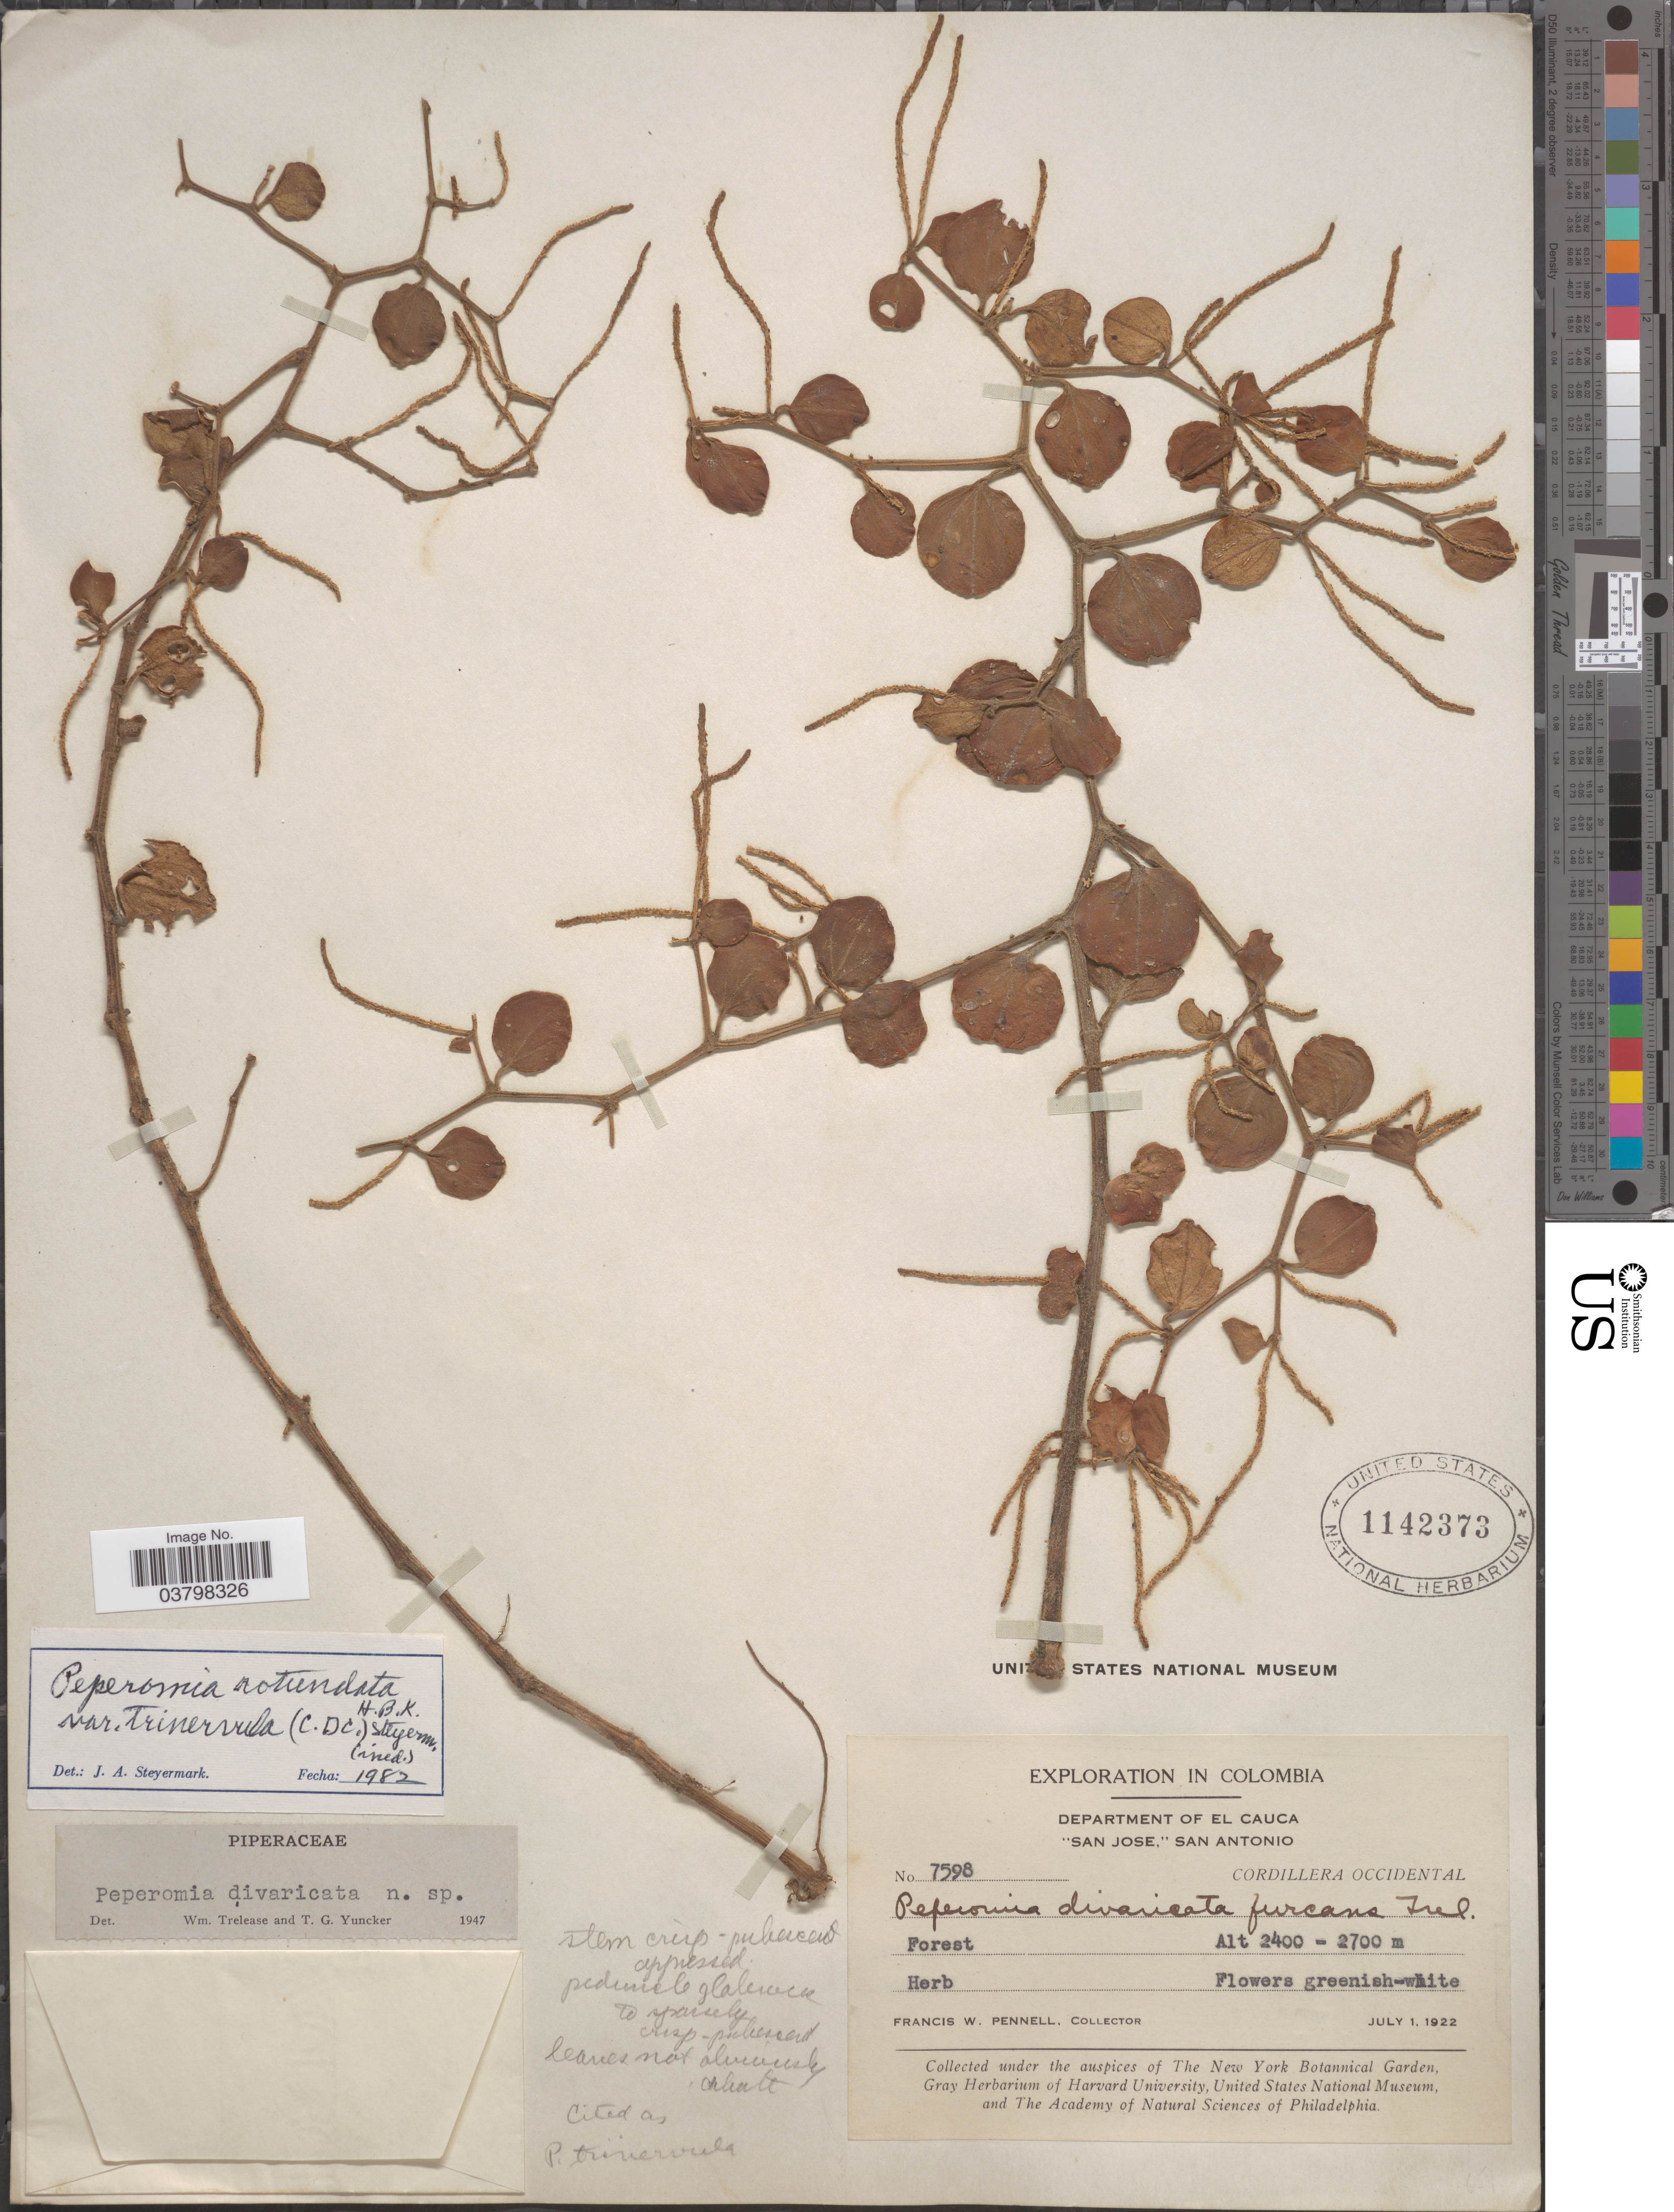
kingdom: Plantae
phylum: Tracheophyta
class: Magnoliopsida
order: Piperales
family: Piperaceae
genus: Peperomia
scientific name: Peperomia rotundata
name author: Kunth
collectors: F. W. Pennell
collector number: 7598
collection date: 1922-07-01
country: Colombia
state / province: Cauca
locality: Department of El Cauca. "San Jose", San Antonio. Cordillera Occidental.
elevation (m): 2400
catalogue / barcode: US 1142373